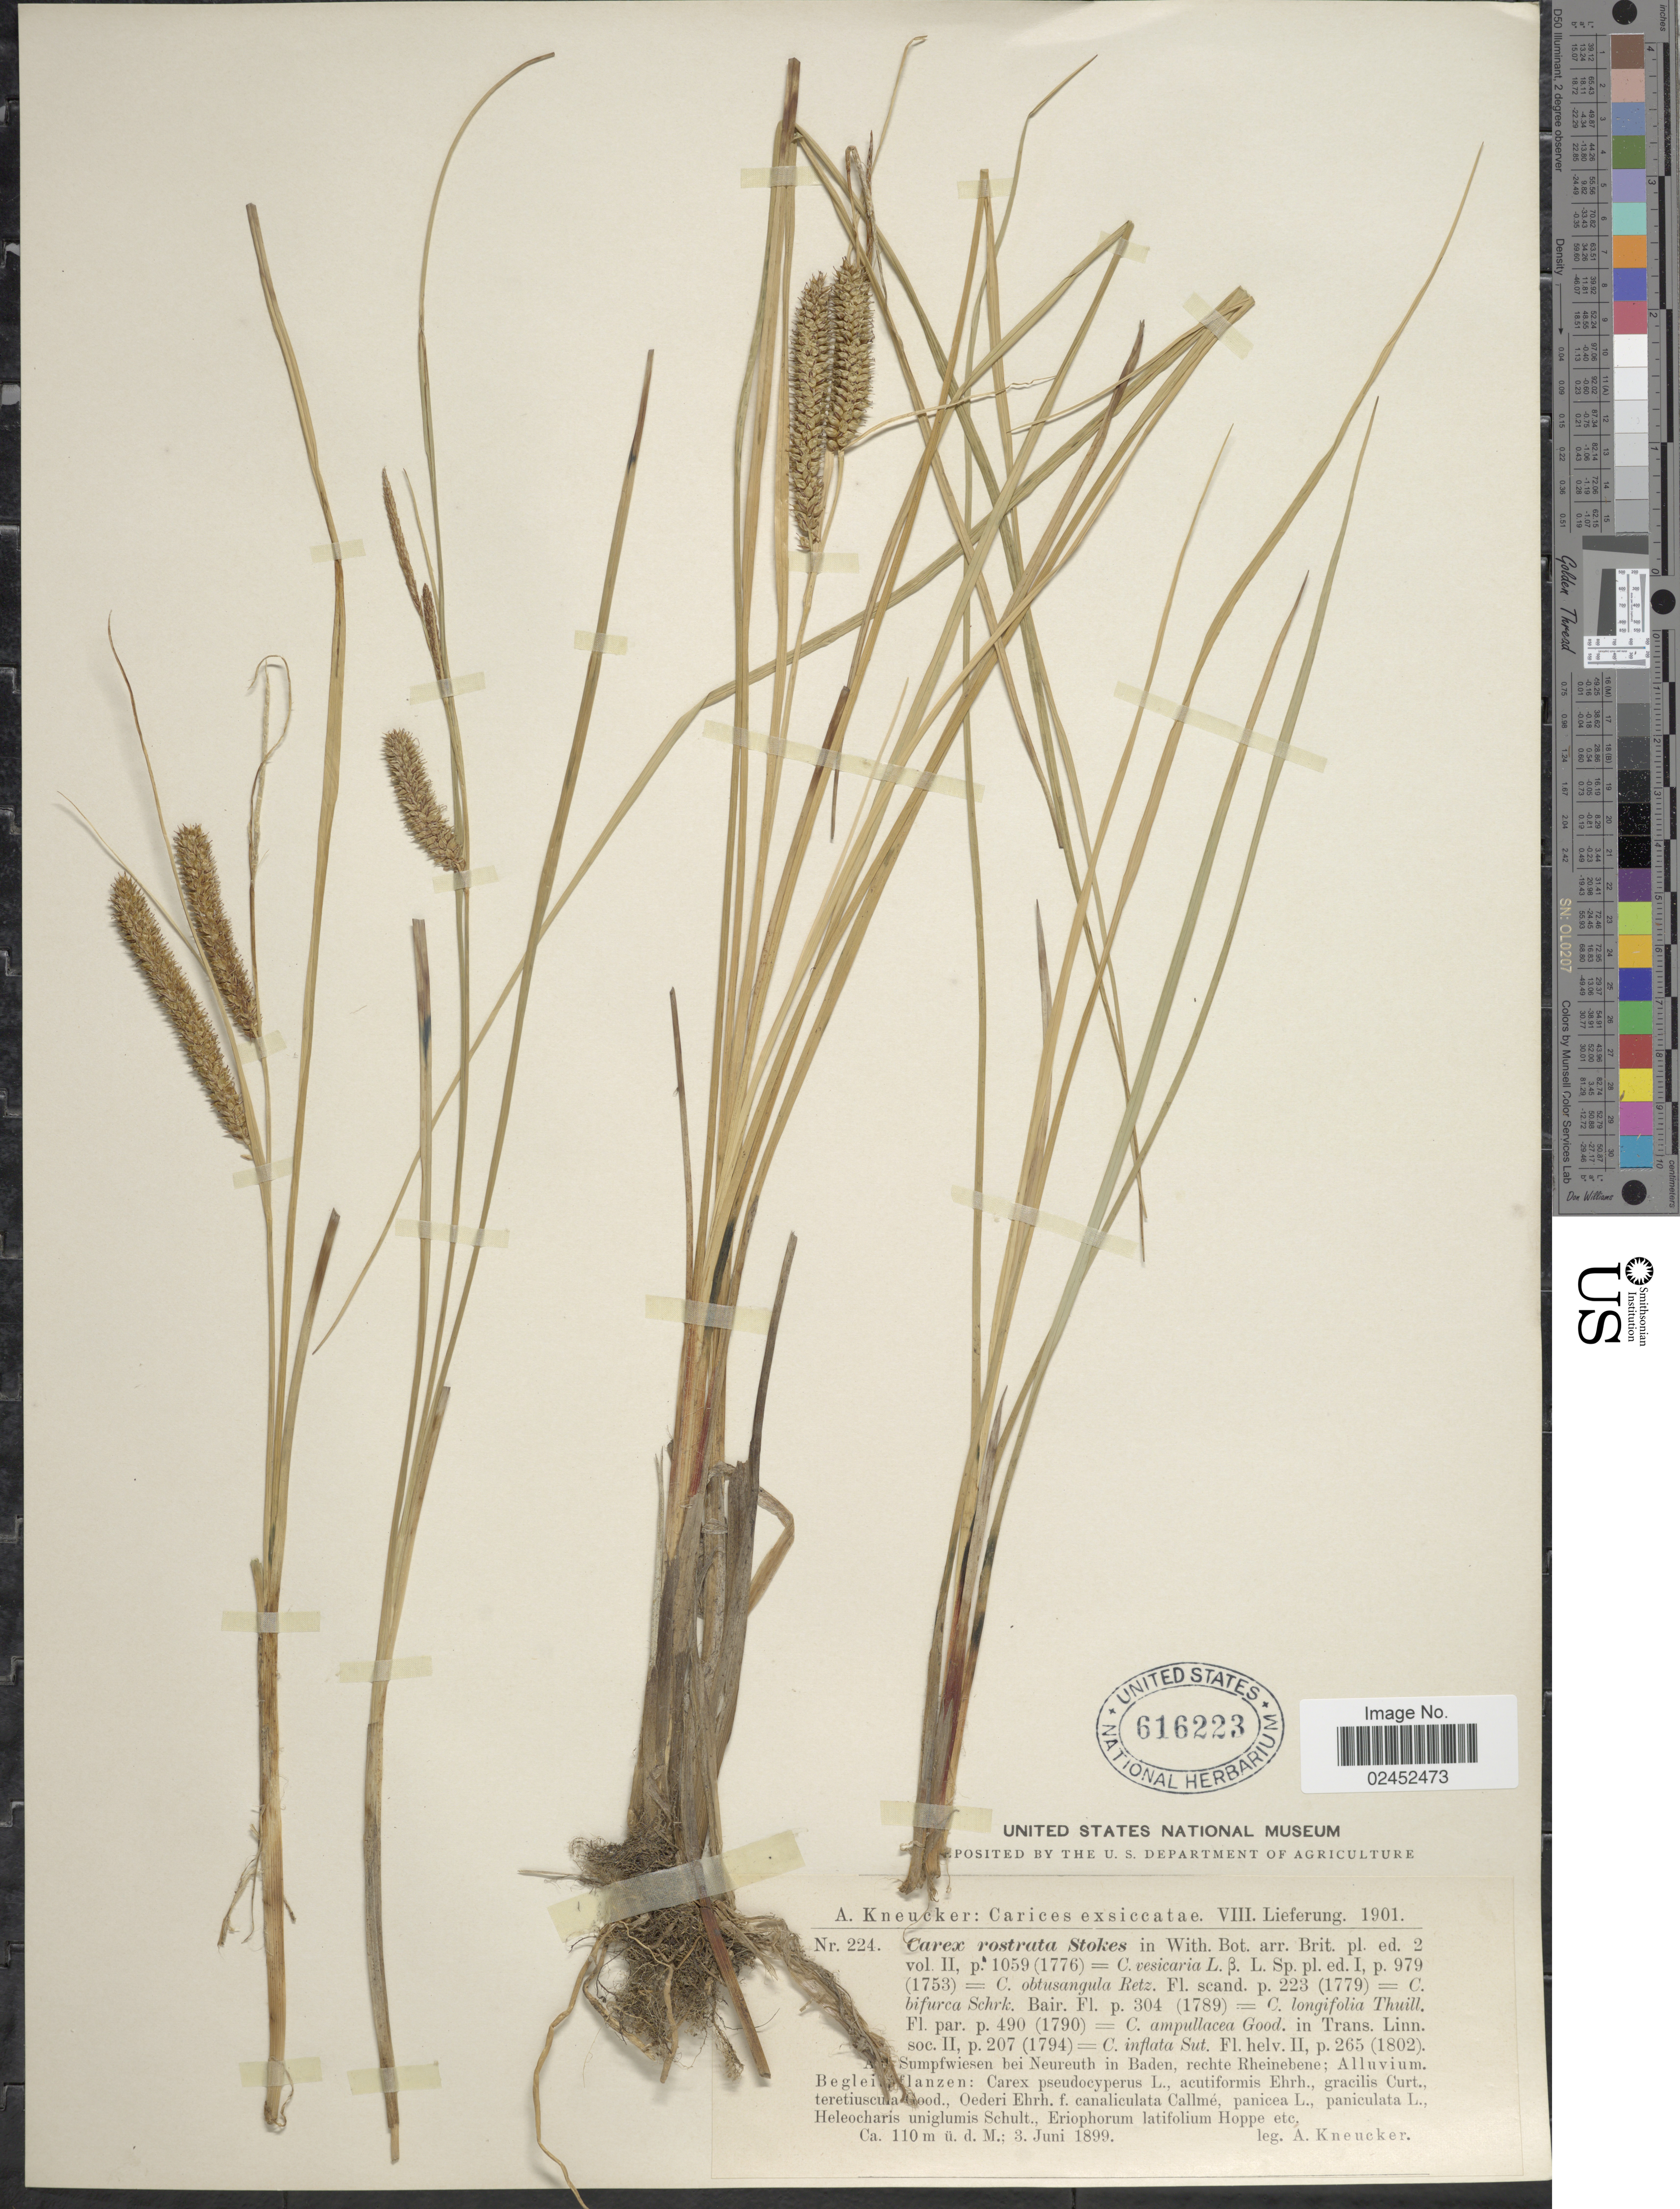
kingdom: Plantae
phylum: Tracheophyta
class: Liliopsida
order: Poales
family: Cyperaceae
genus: Carex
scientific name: Carex rostrata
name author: Stokes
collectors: A. Kneucker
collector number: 224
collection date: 1899-06-06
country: Germany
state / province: Baden-Württemberg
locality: A [illegible text] Sumpfwiesen be Neureuth in Baden, rechte Rheinebene.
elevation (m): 110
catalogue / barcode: US 616223